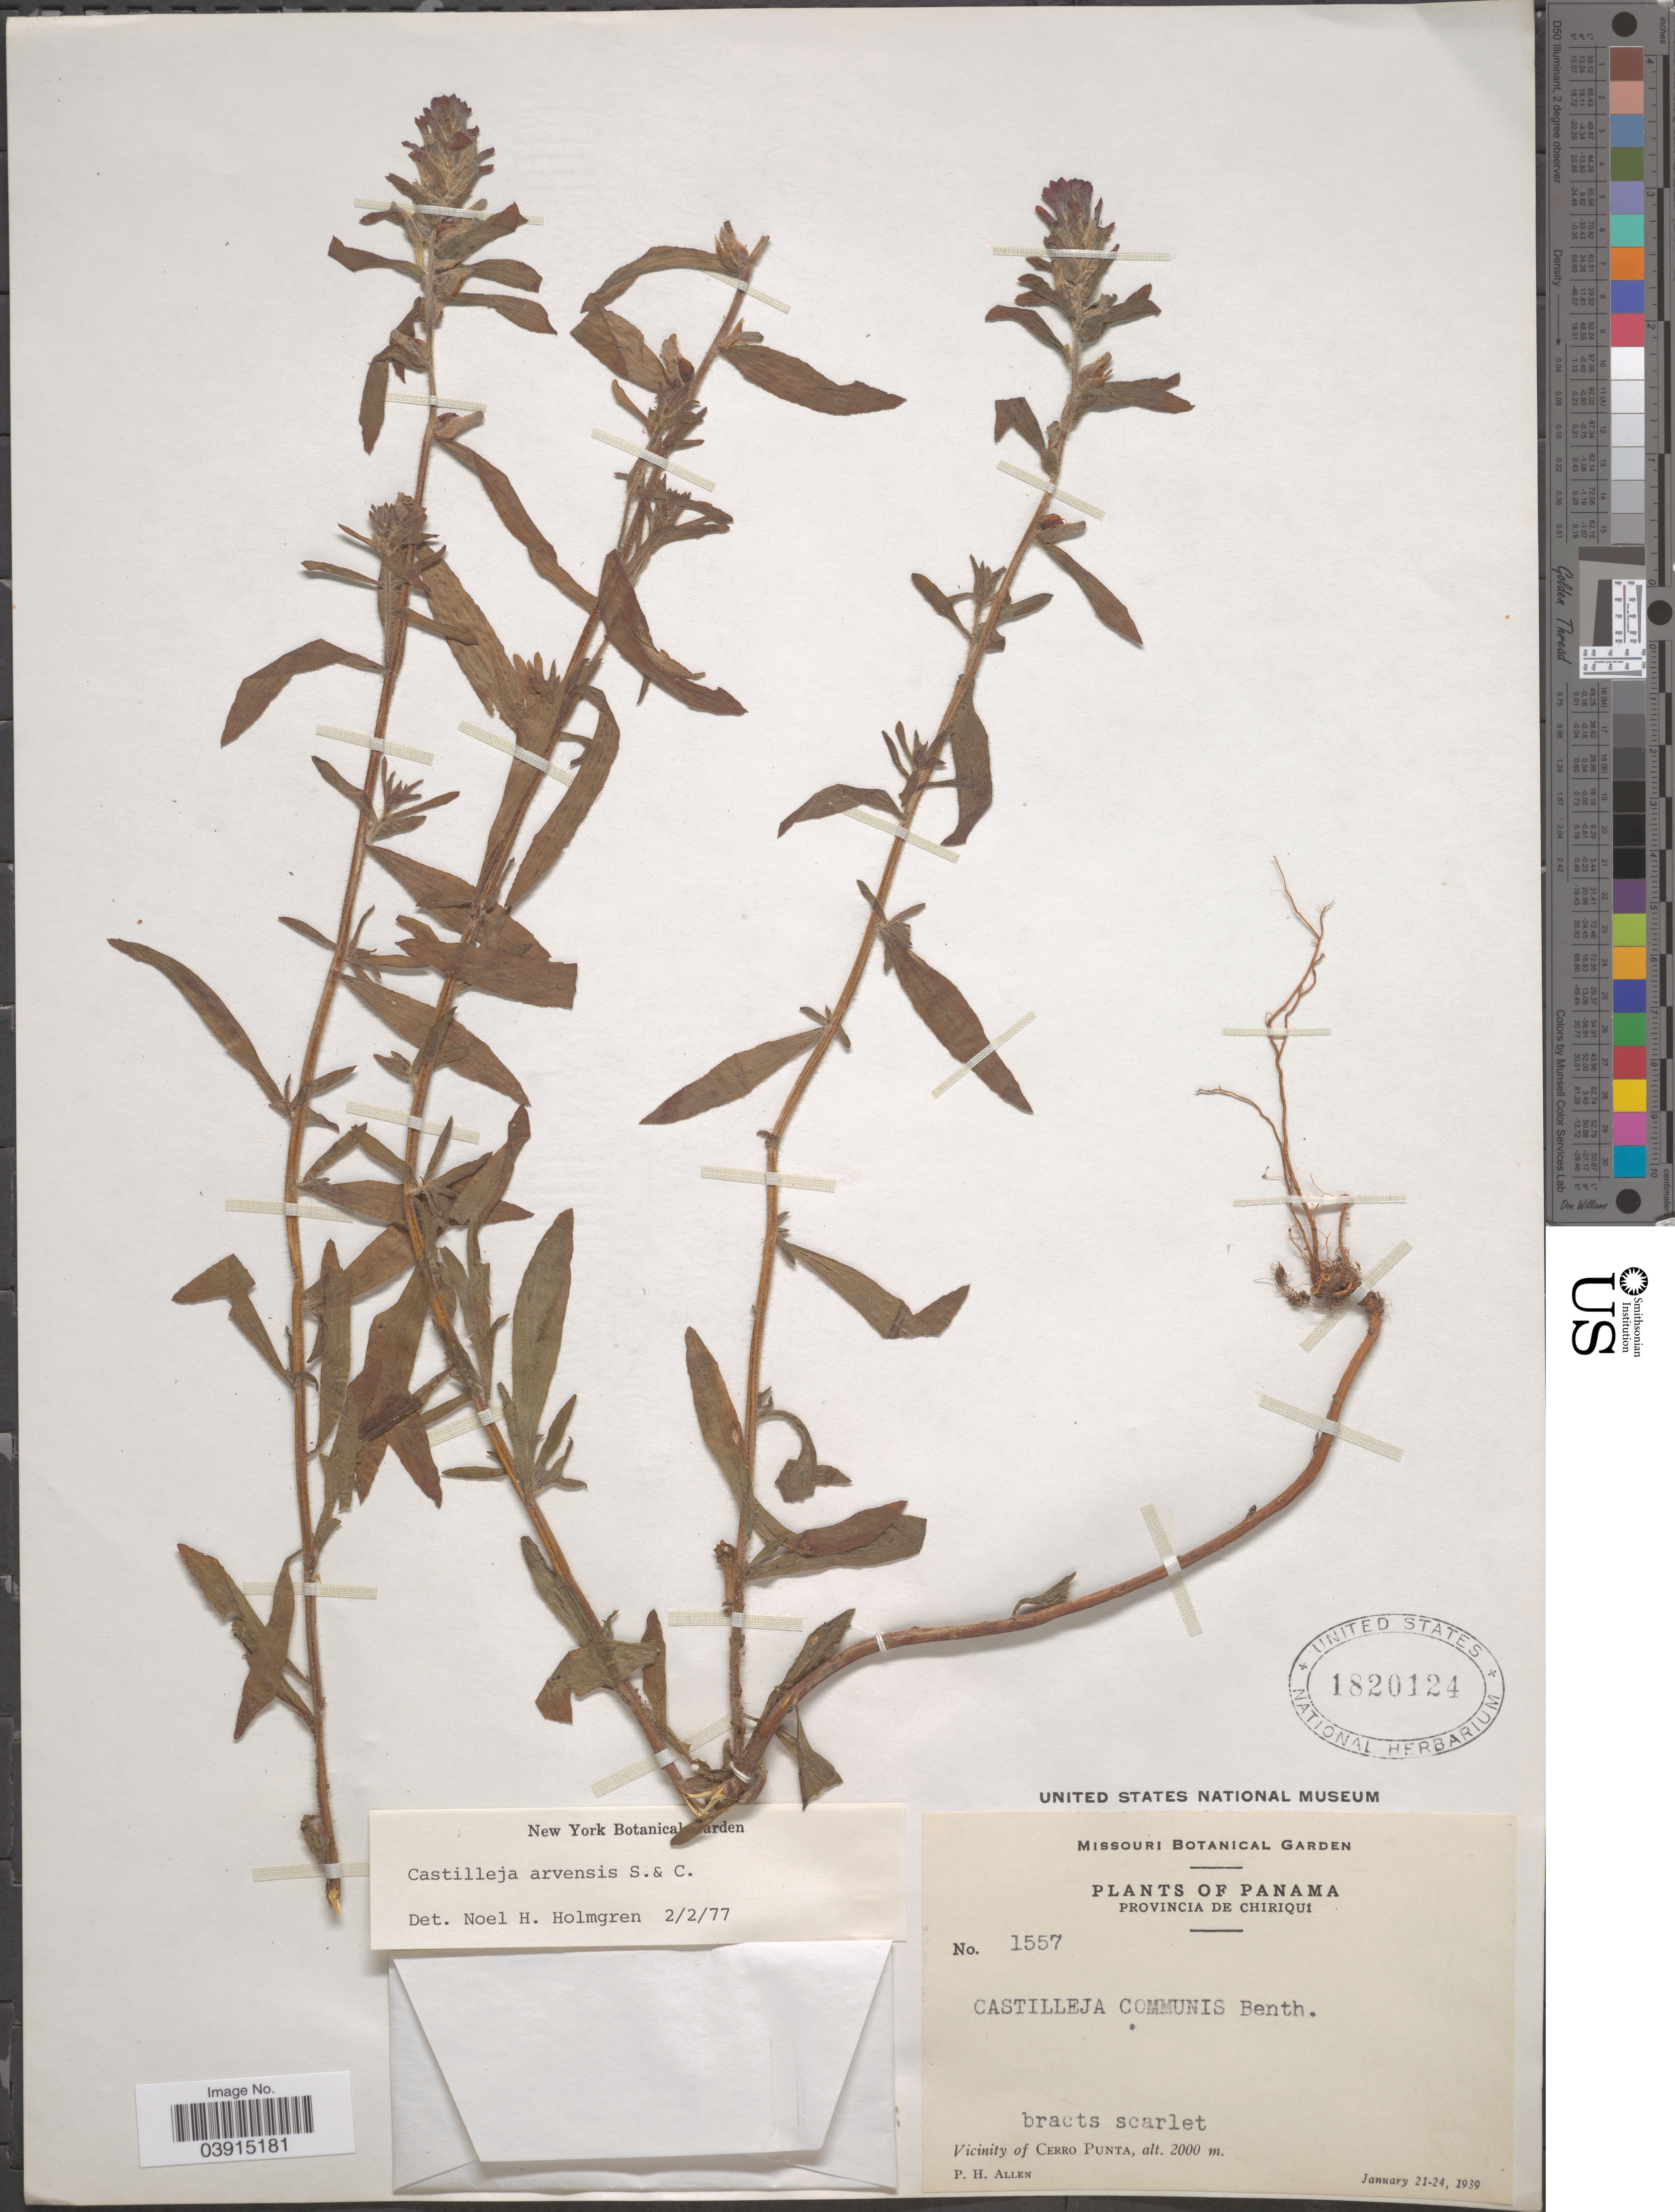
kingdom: Plantae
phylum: Tracheophyta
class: Magnoliopsida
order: Lamiales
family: Orobanchaceae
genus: Castilleja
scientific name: Castilleja arvensis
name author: Schltdl. & Cham.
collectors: P. H. Allen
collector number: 1557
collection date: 1939-01-21/1939-01-24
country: Panama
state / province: Chiriqui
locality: Vicinity of Cerro Punta.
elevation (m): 2000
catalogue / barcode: US 1820124